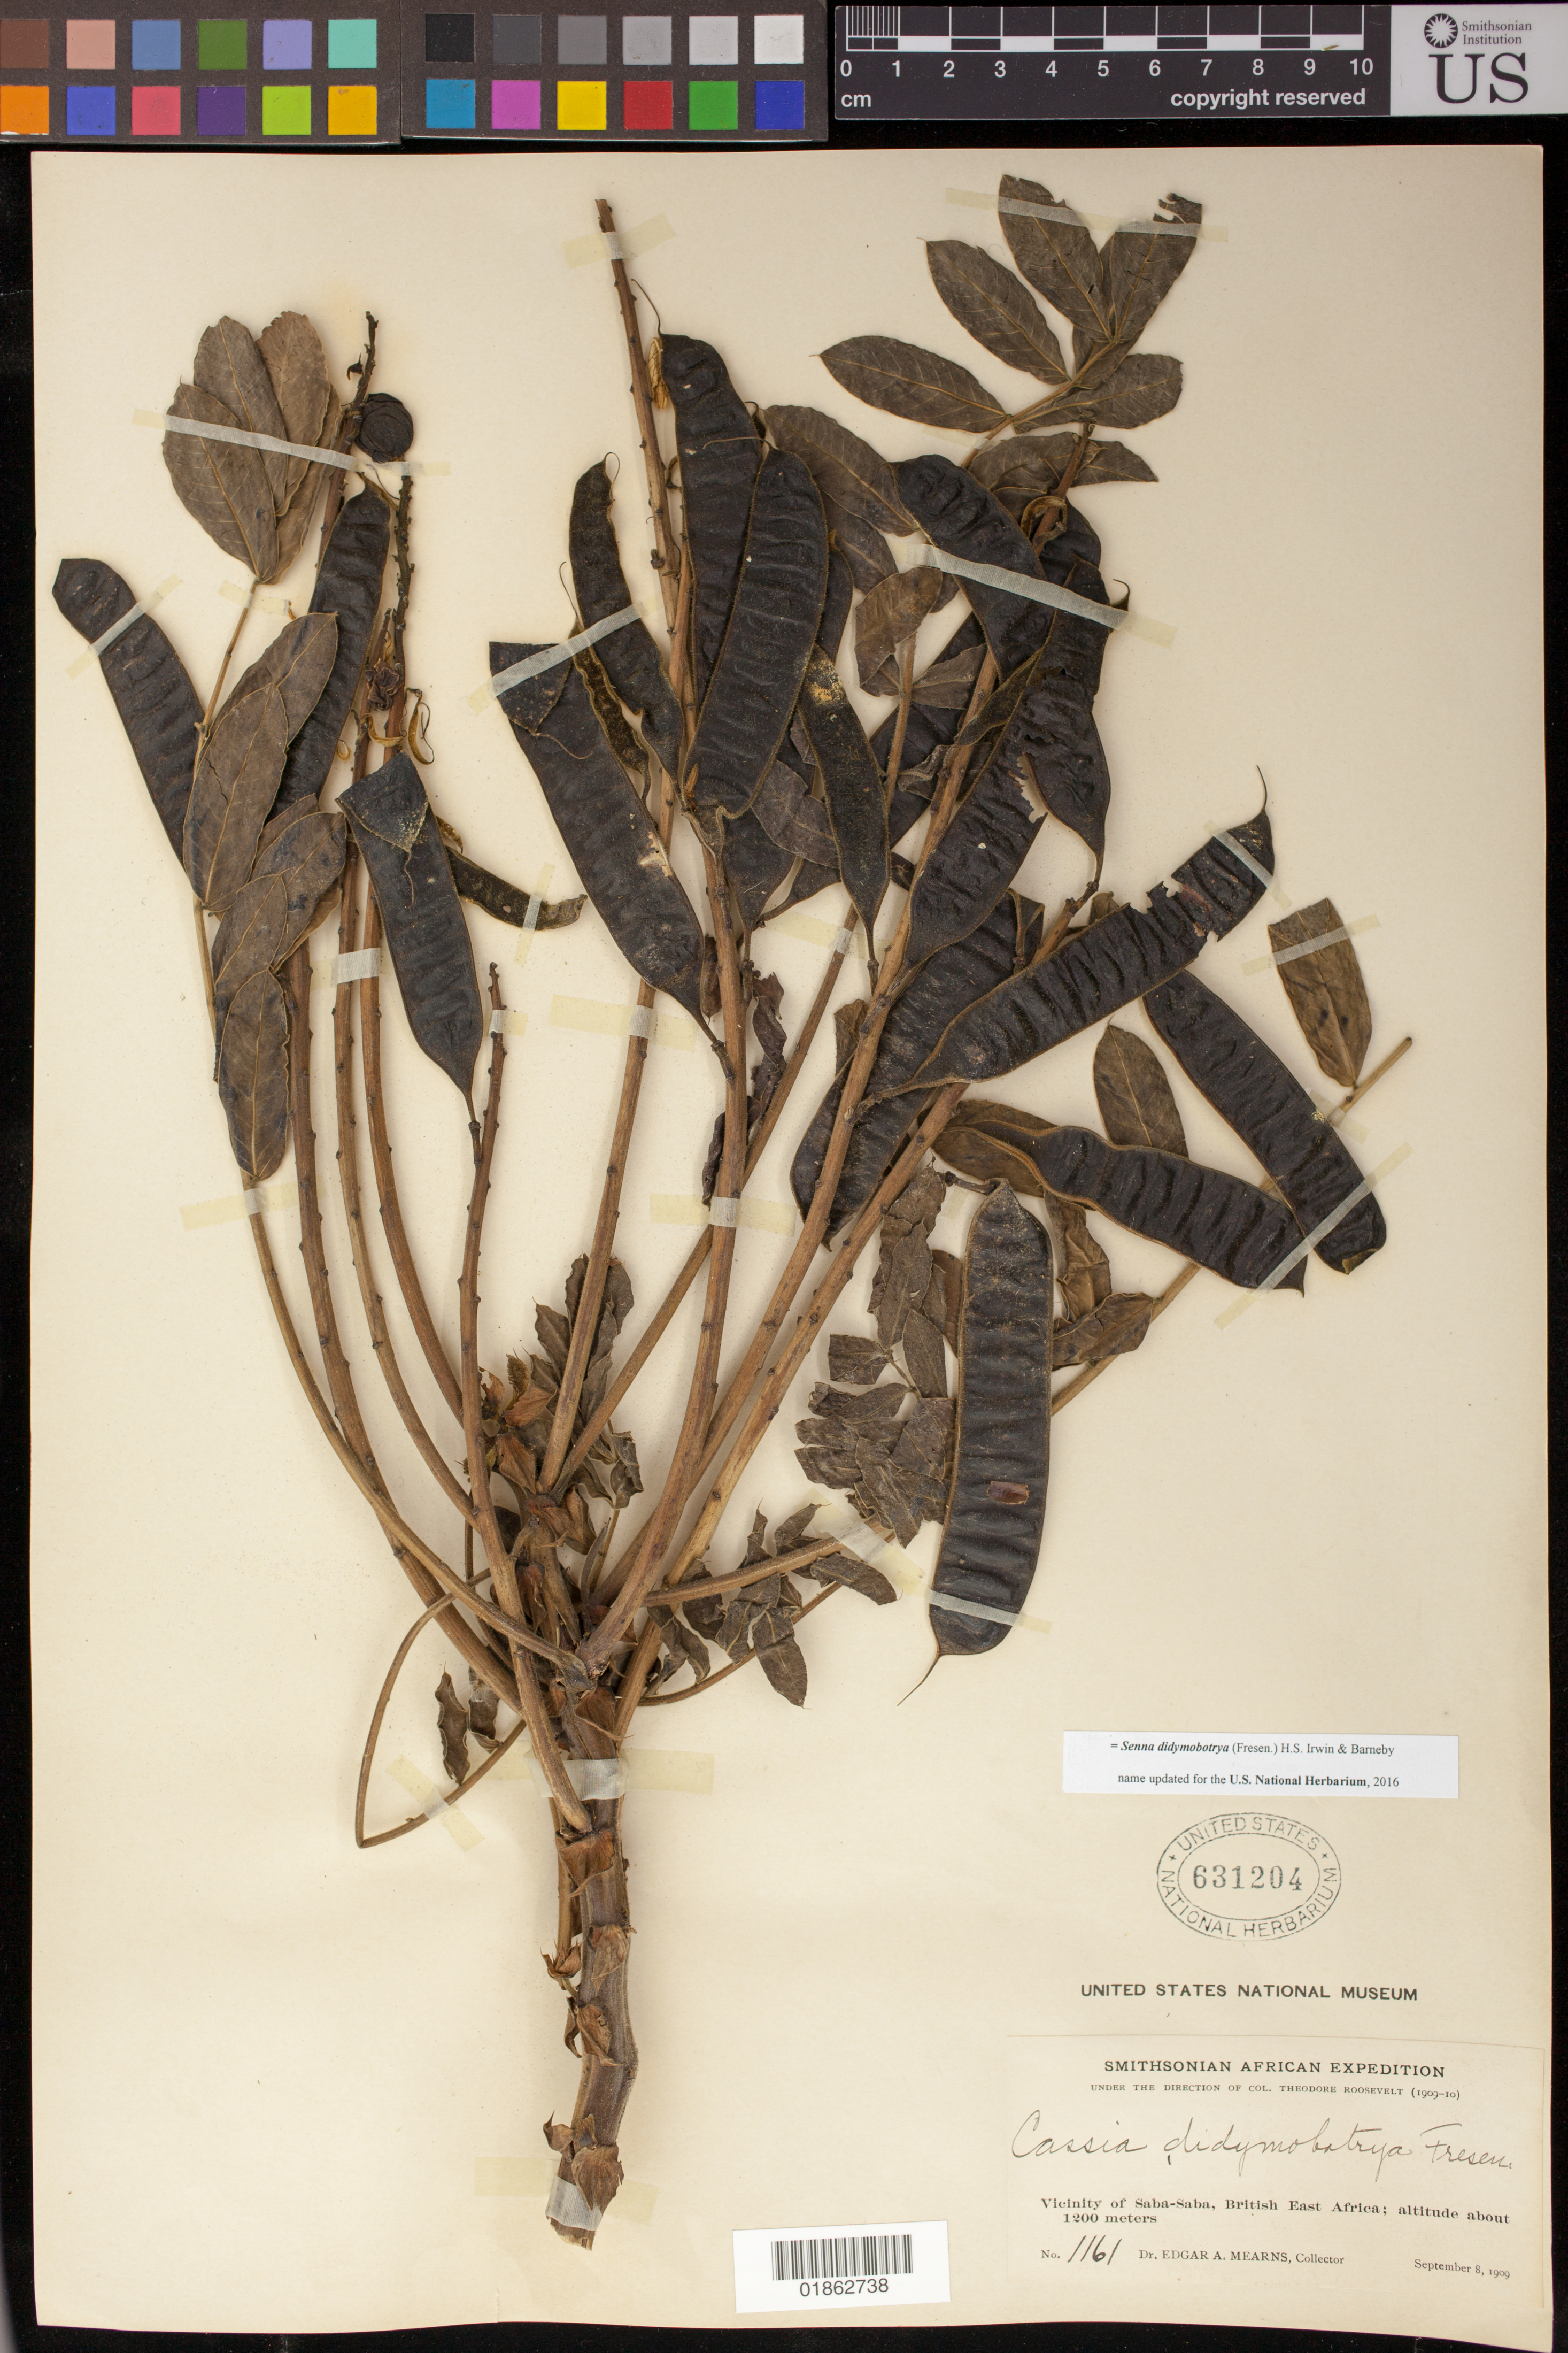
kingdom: Plantae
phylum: Tracheophyta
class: Magnoliopsida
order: Fabales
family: Fabaceae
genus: Senna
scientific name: Senna didymobotrya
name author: (Fresen.) H.S. Irwin & Barneby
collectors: E. A. Mearns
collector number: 1161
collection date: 1909-09-08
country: Kenya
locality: Vicinity of Saba-Saba, British East Africa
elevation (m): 1200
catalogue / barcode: US 631204